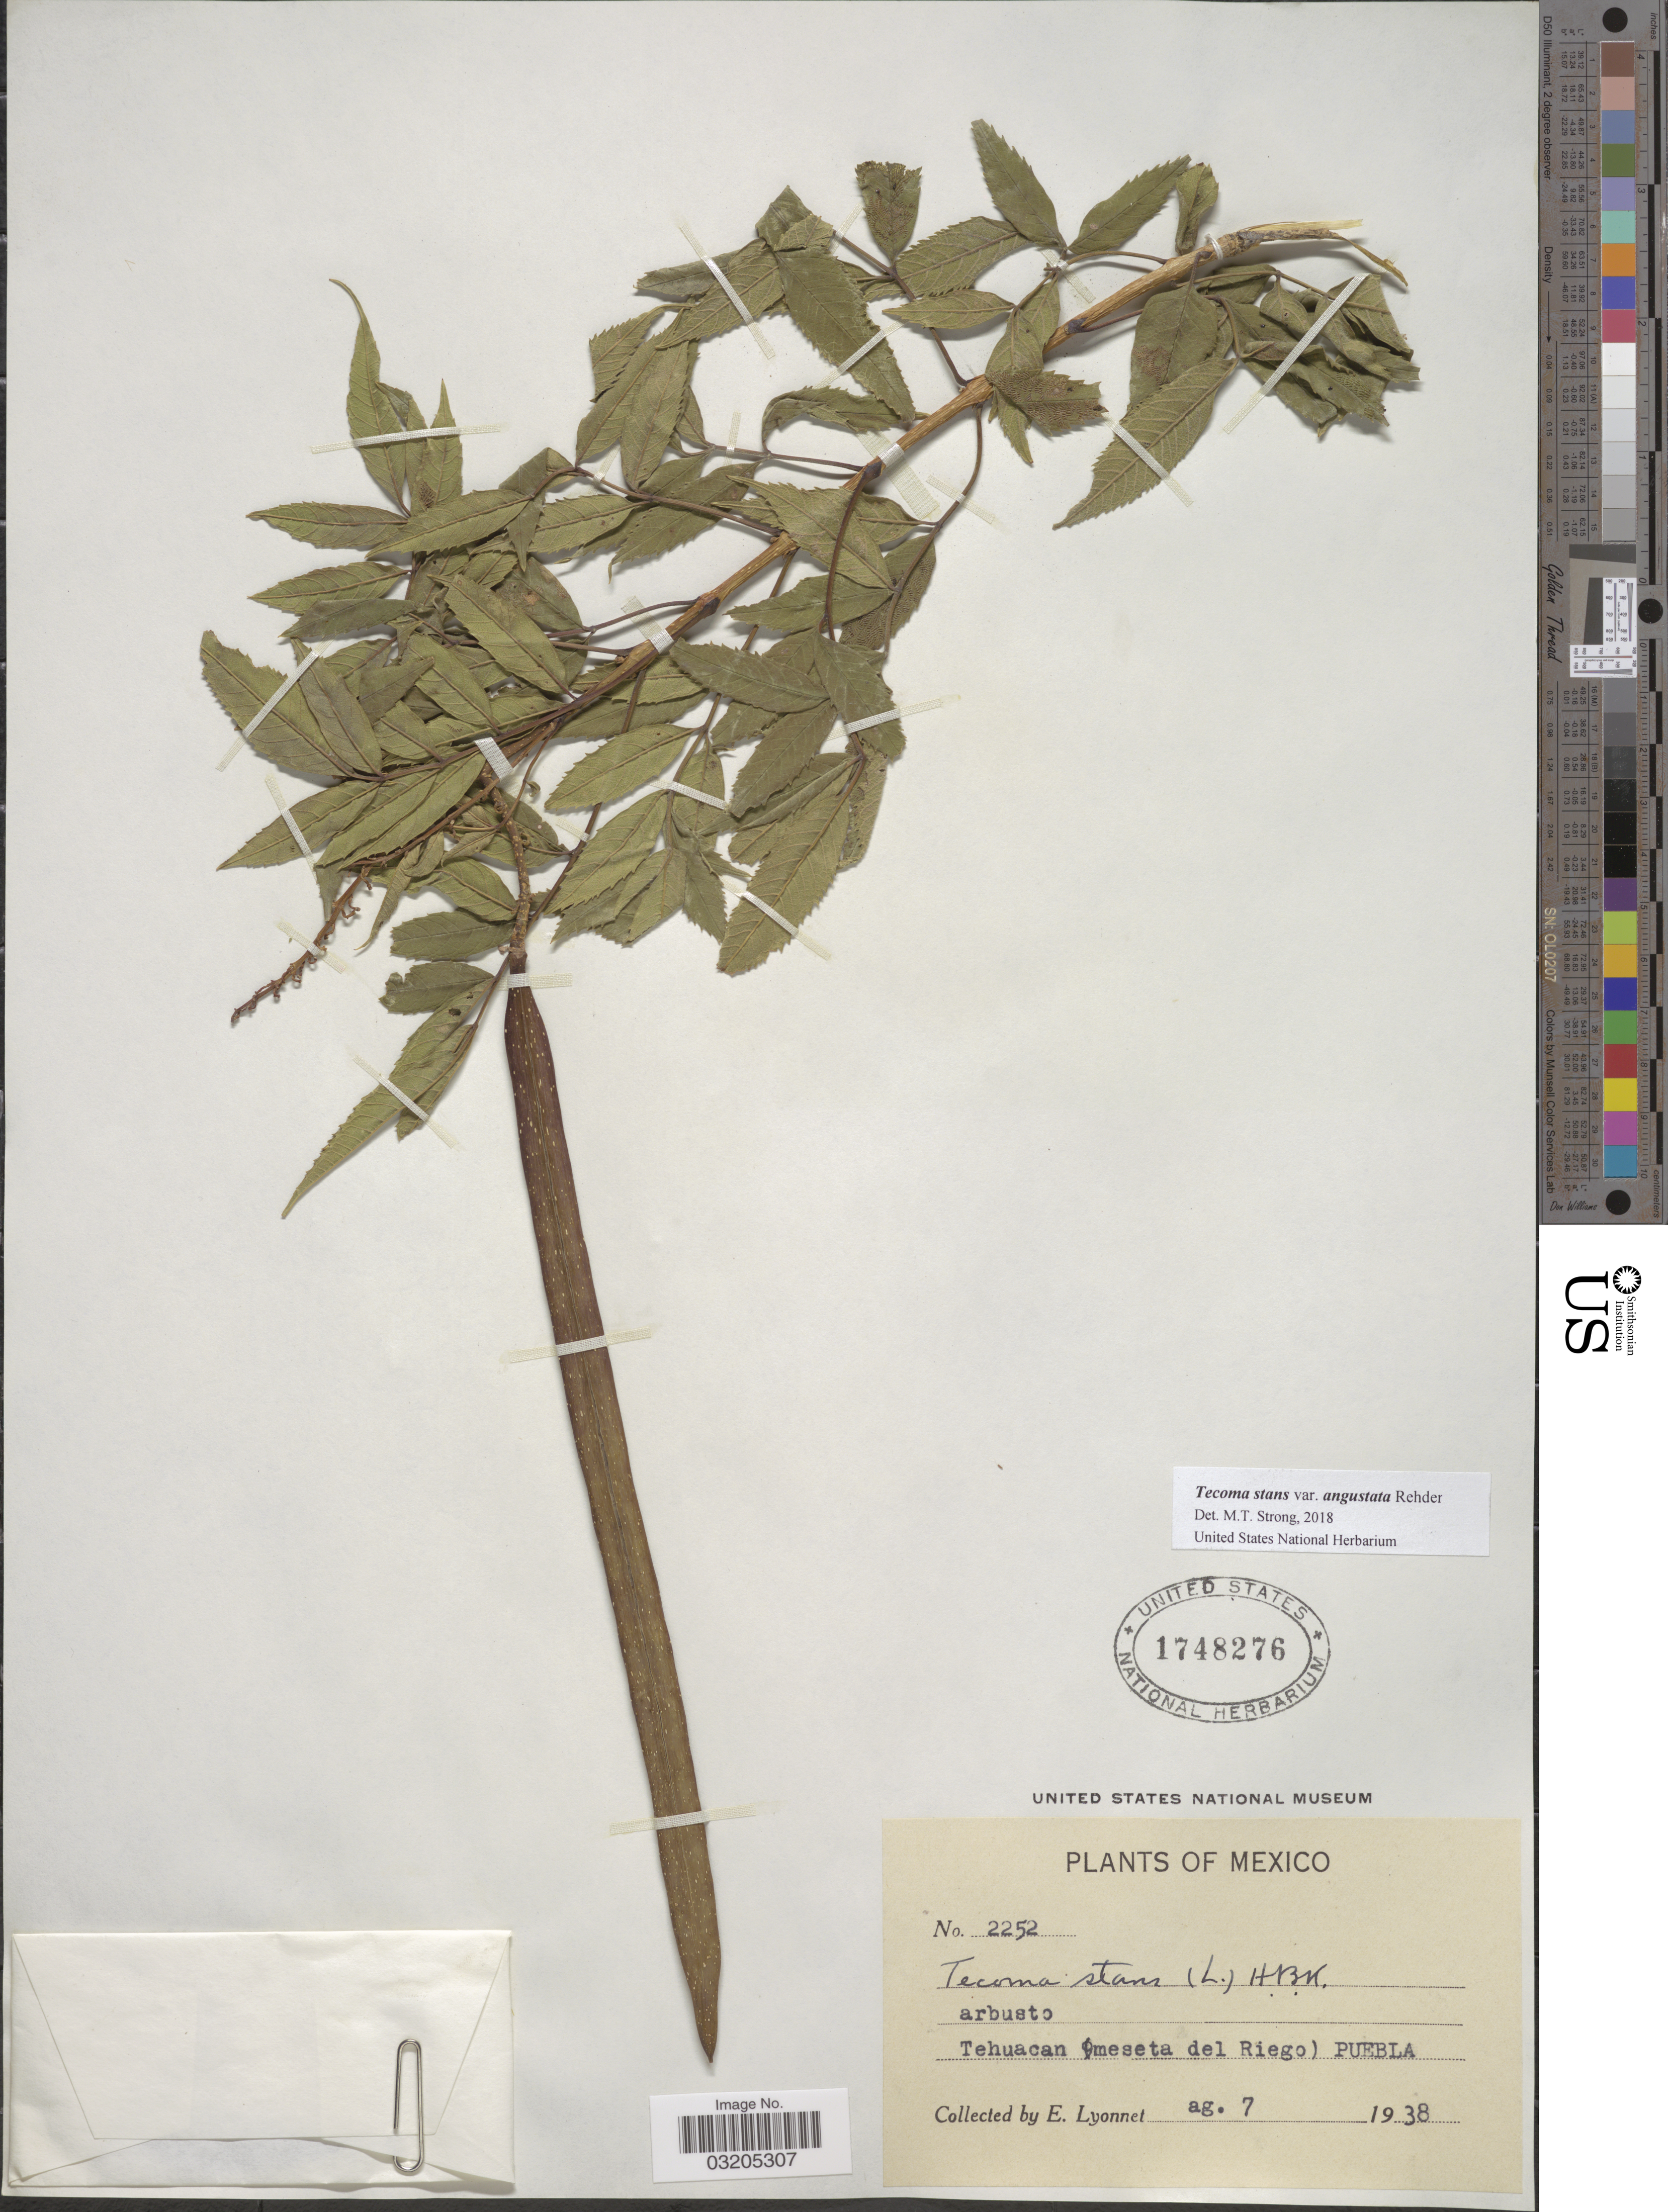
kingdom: Plantae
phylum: Tracheophyta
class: Magnoliopsida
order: Lamiales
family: Bignoniaceae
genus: Tecoma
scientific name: Tecoma stans var. angustata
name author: Rehder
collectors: E. Lyonnet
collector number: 2252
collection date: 1938-07-08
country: Mexico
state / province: Puebla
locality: Tehuacan (meseta del Riego).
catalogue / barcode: US 1748276